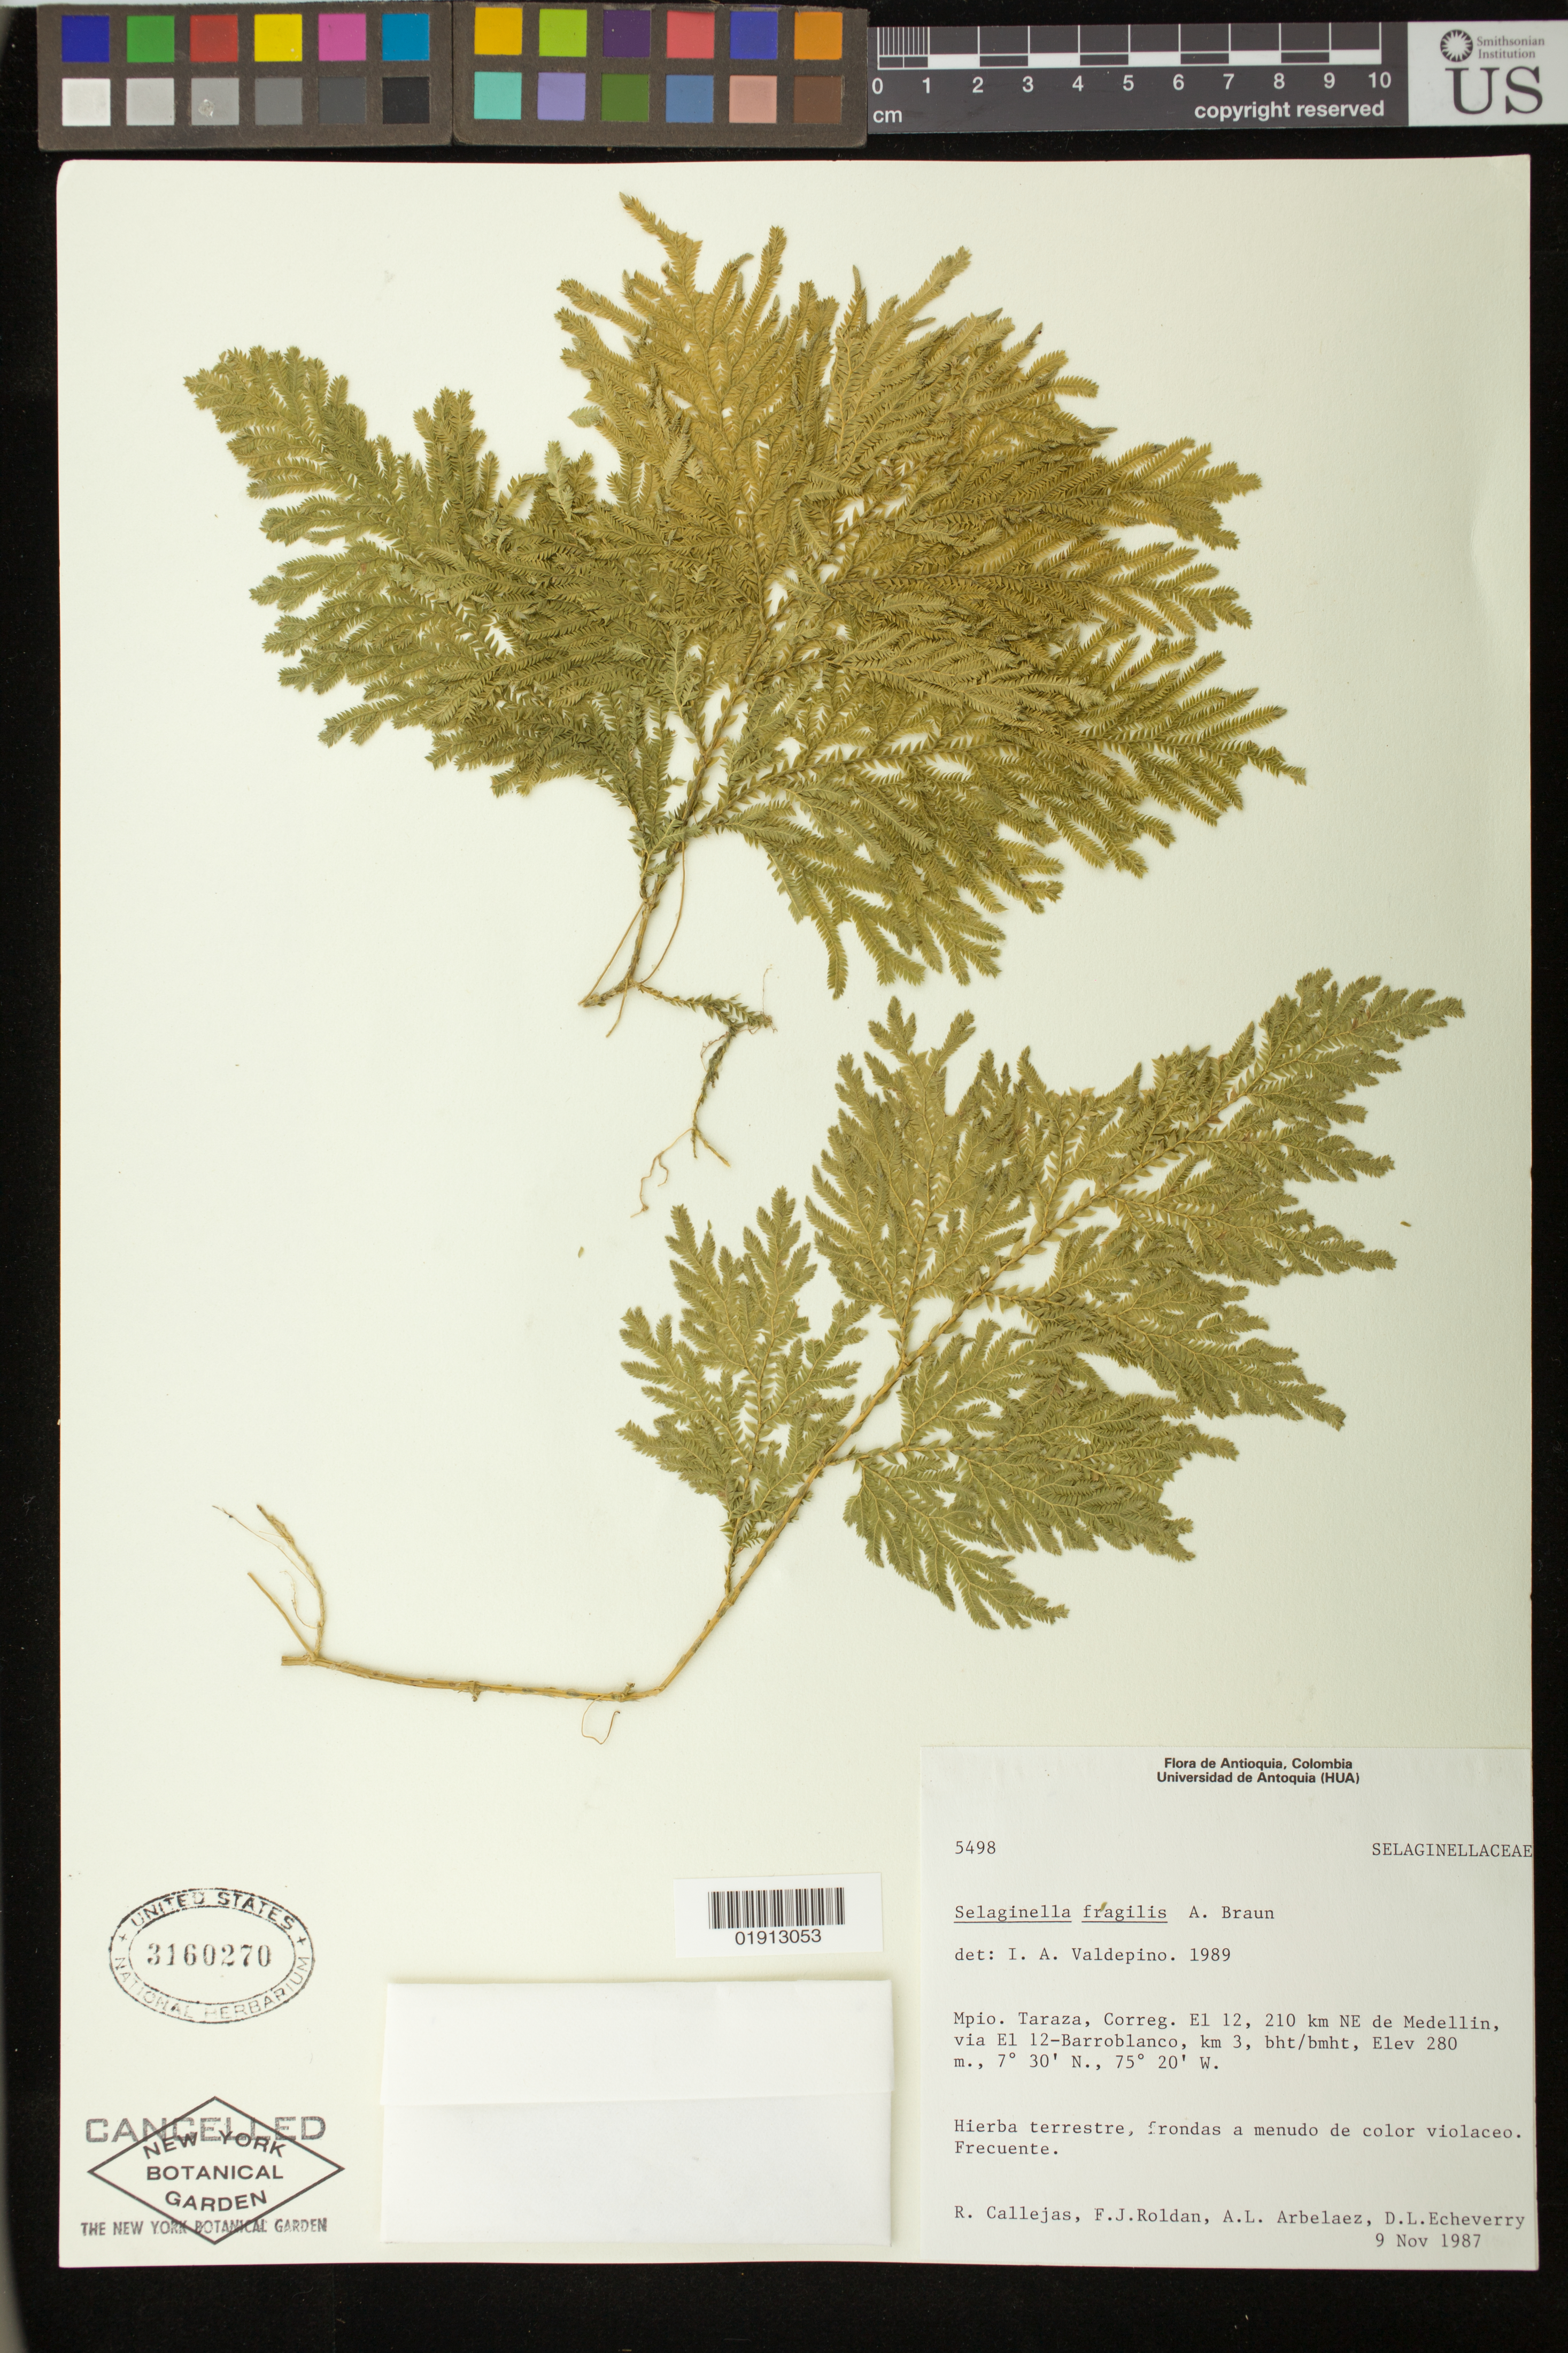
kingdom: Plantae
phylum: Tracheophyta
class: Lycopodiopsida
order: Selaginellales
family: Selaginellaceae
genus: Selaginella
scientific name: Selaginella fragilis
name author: A. Braun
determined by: Valdepino, I. A.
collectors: R. Callejas, F. J. Roldán, A. L. Arbelaez & D. Echeverry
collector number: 5498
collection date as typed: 9 Nov 1987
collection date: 1987-11-09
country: Colombia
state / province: Antioquiá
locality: Municipio Taraza: Corregimiento El 12, 210 km NE de Medellin, via El 12-Barroblanco, km 3.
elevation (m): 280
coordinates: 7 30 N, 75 20 W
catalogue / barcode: US 3160270